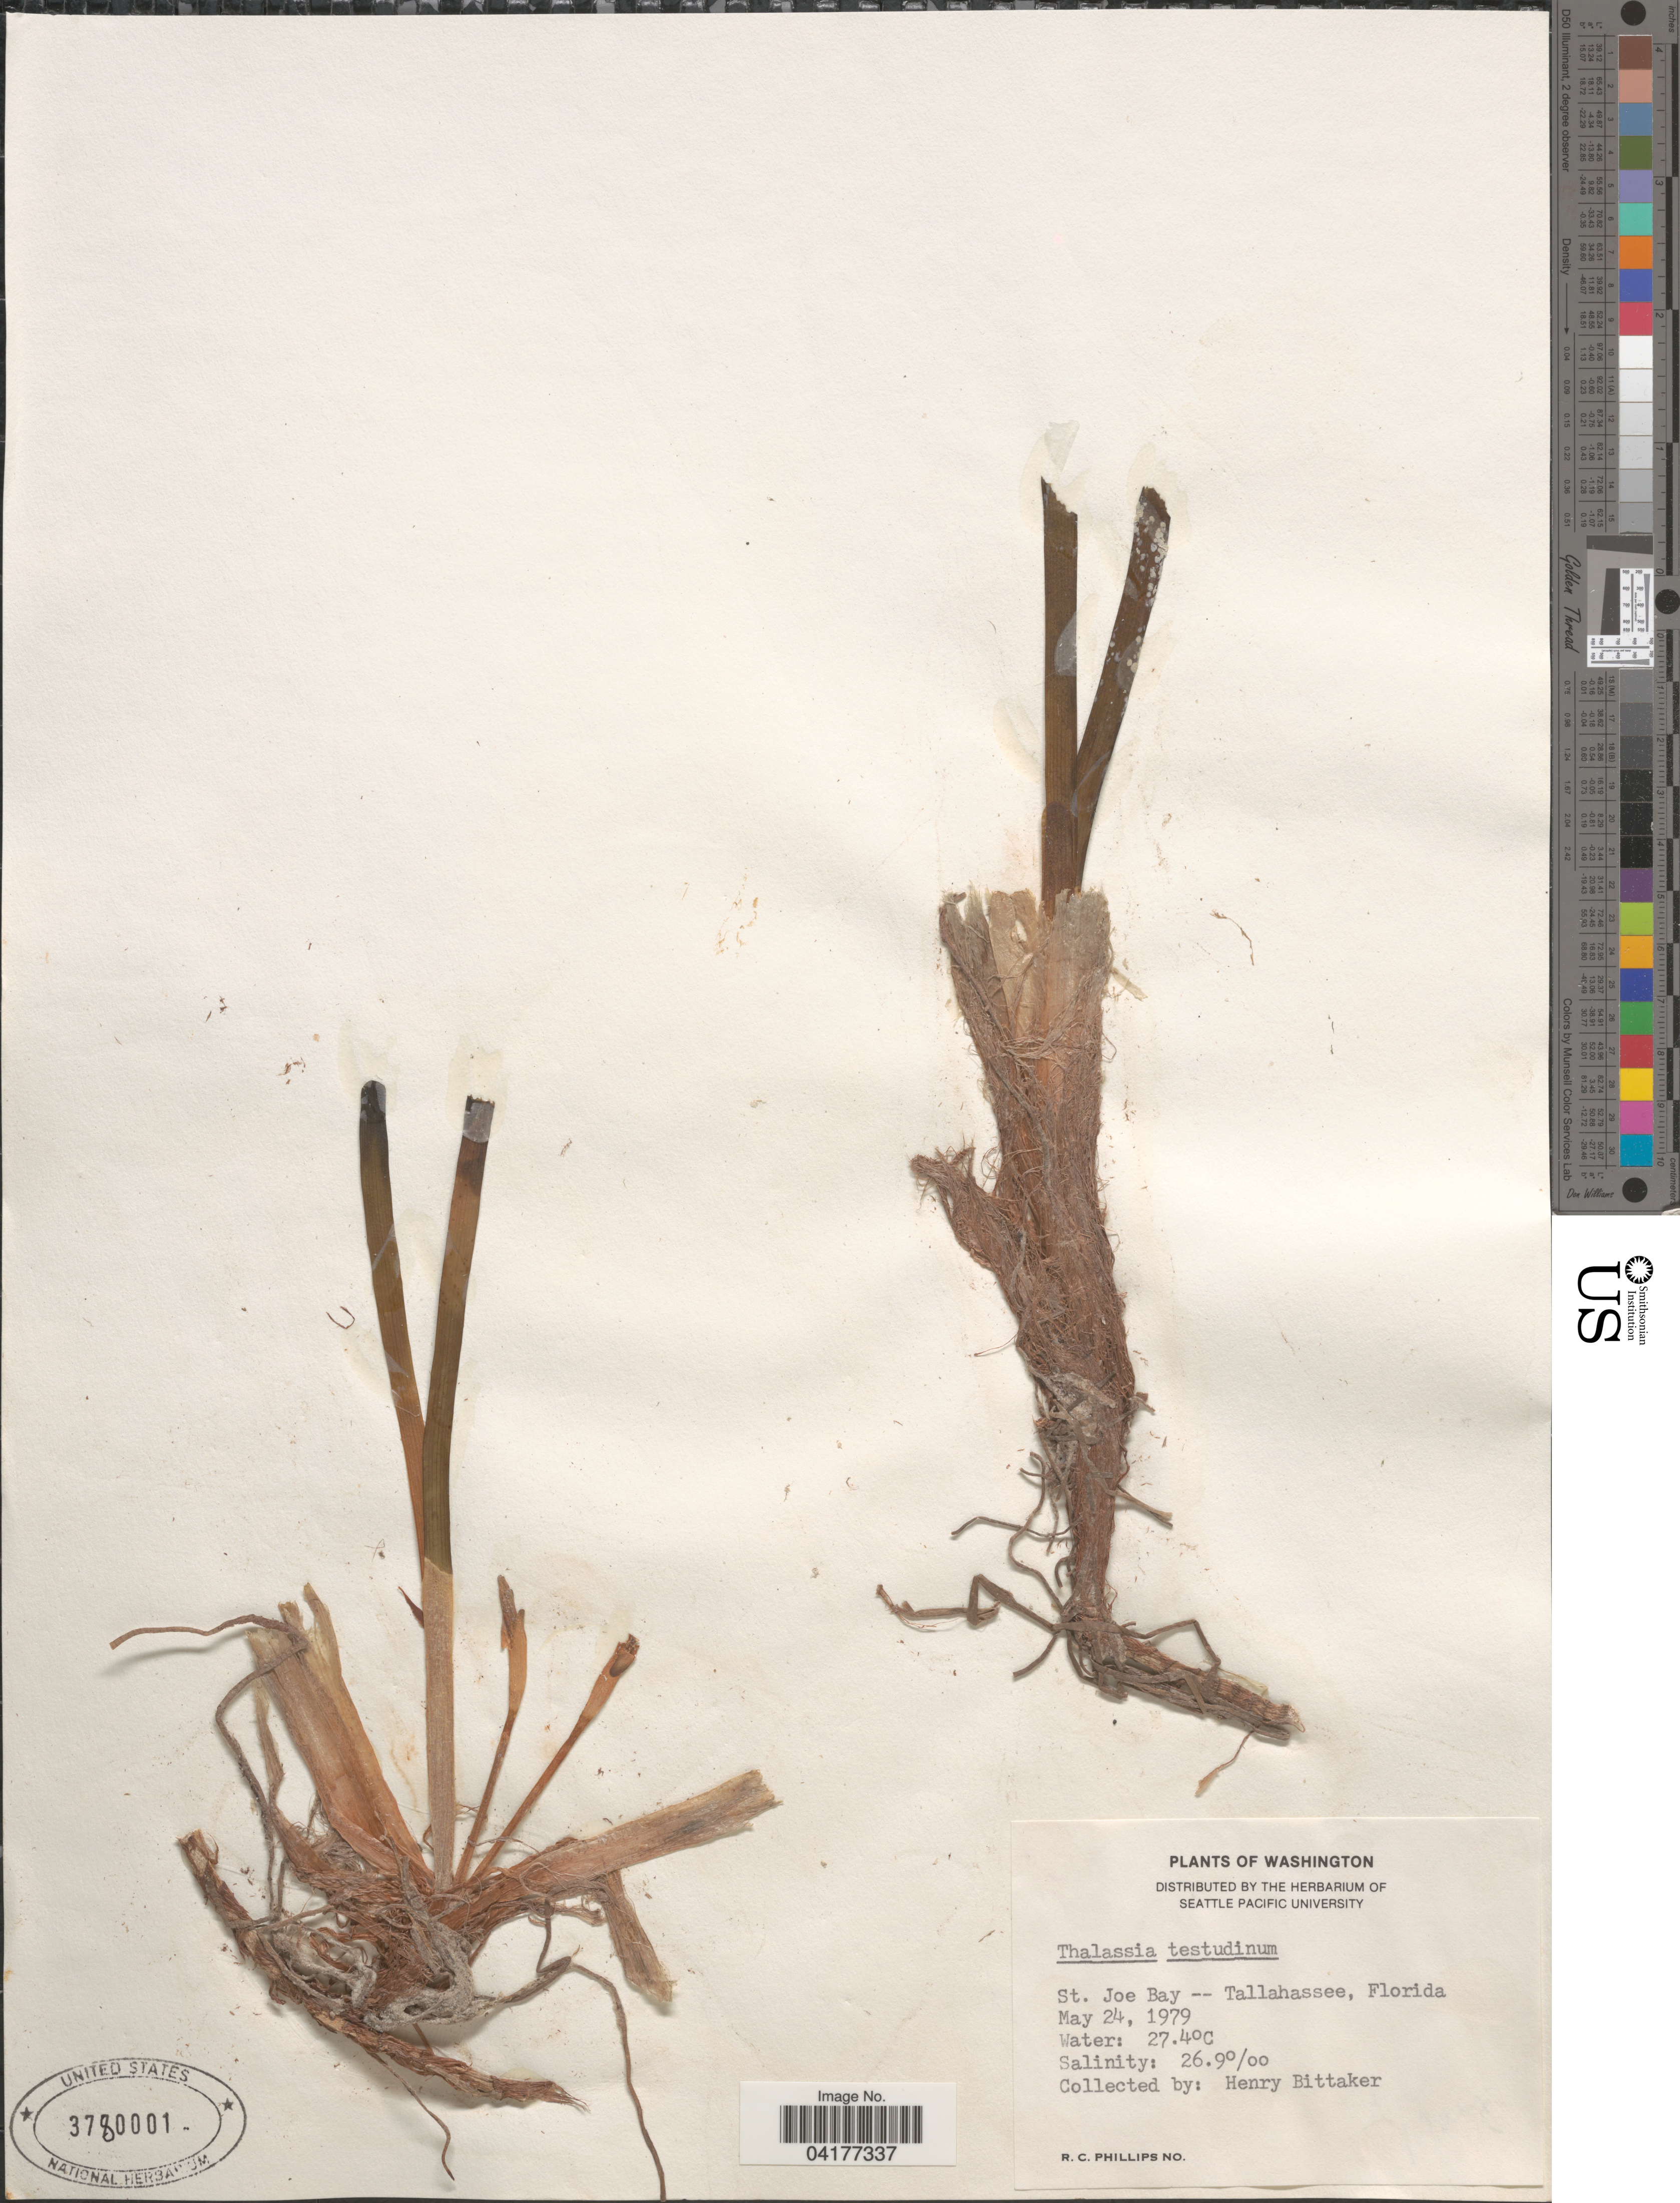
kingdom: Plantae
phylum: Tracheophyta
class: Liliopsida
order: Alismatales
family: Hydrocharitaceae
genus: Thalassia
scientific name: Thalassia testudinum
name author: Banks & Sol. ex K.D. Koenig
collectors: H. Bittaker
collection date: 1979-05-24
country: United States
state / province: Florida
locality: St. Joe Bay -- Tallahassee.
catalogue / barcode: US 3780001